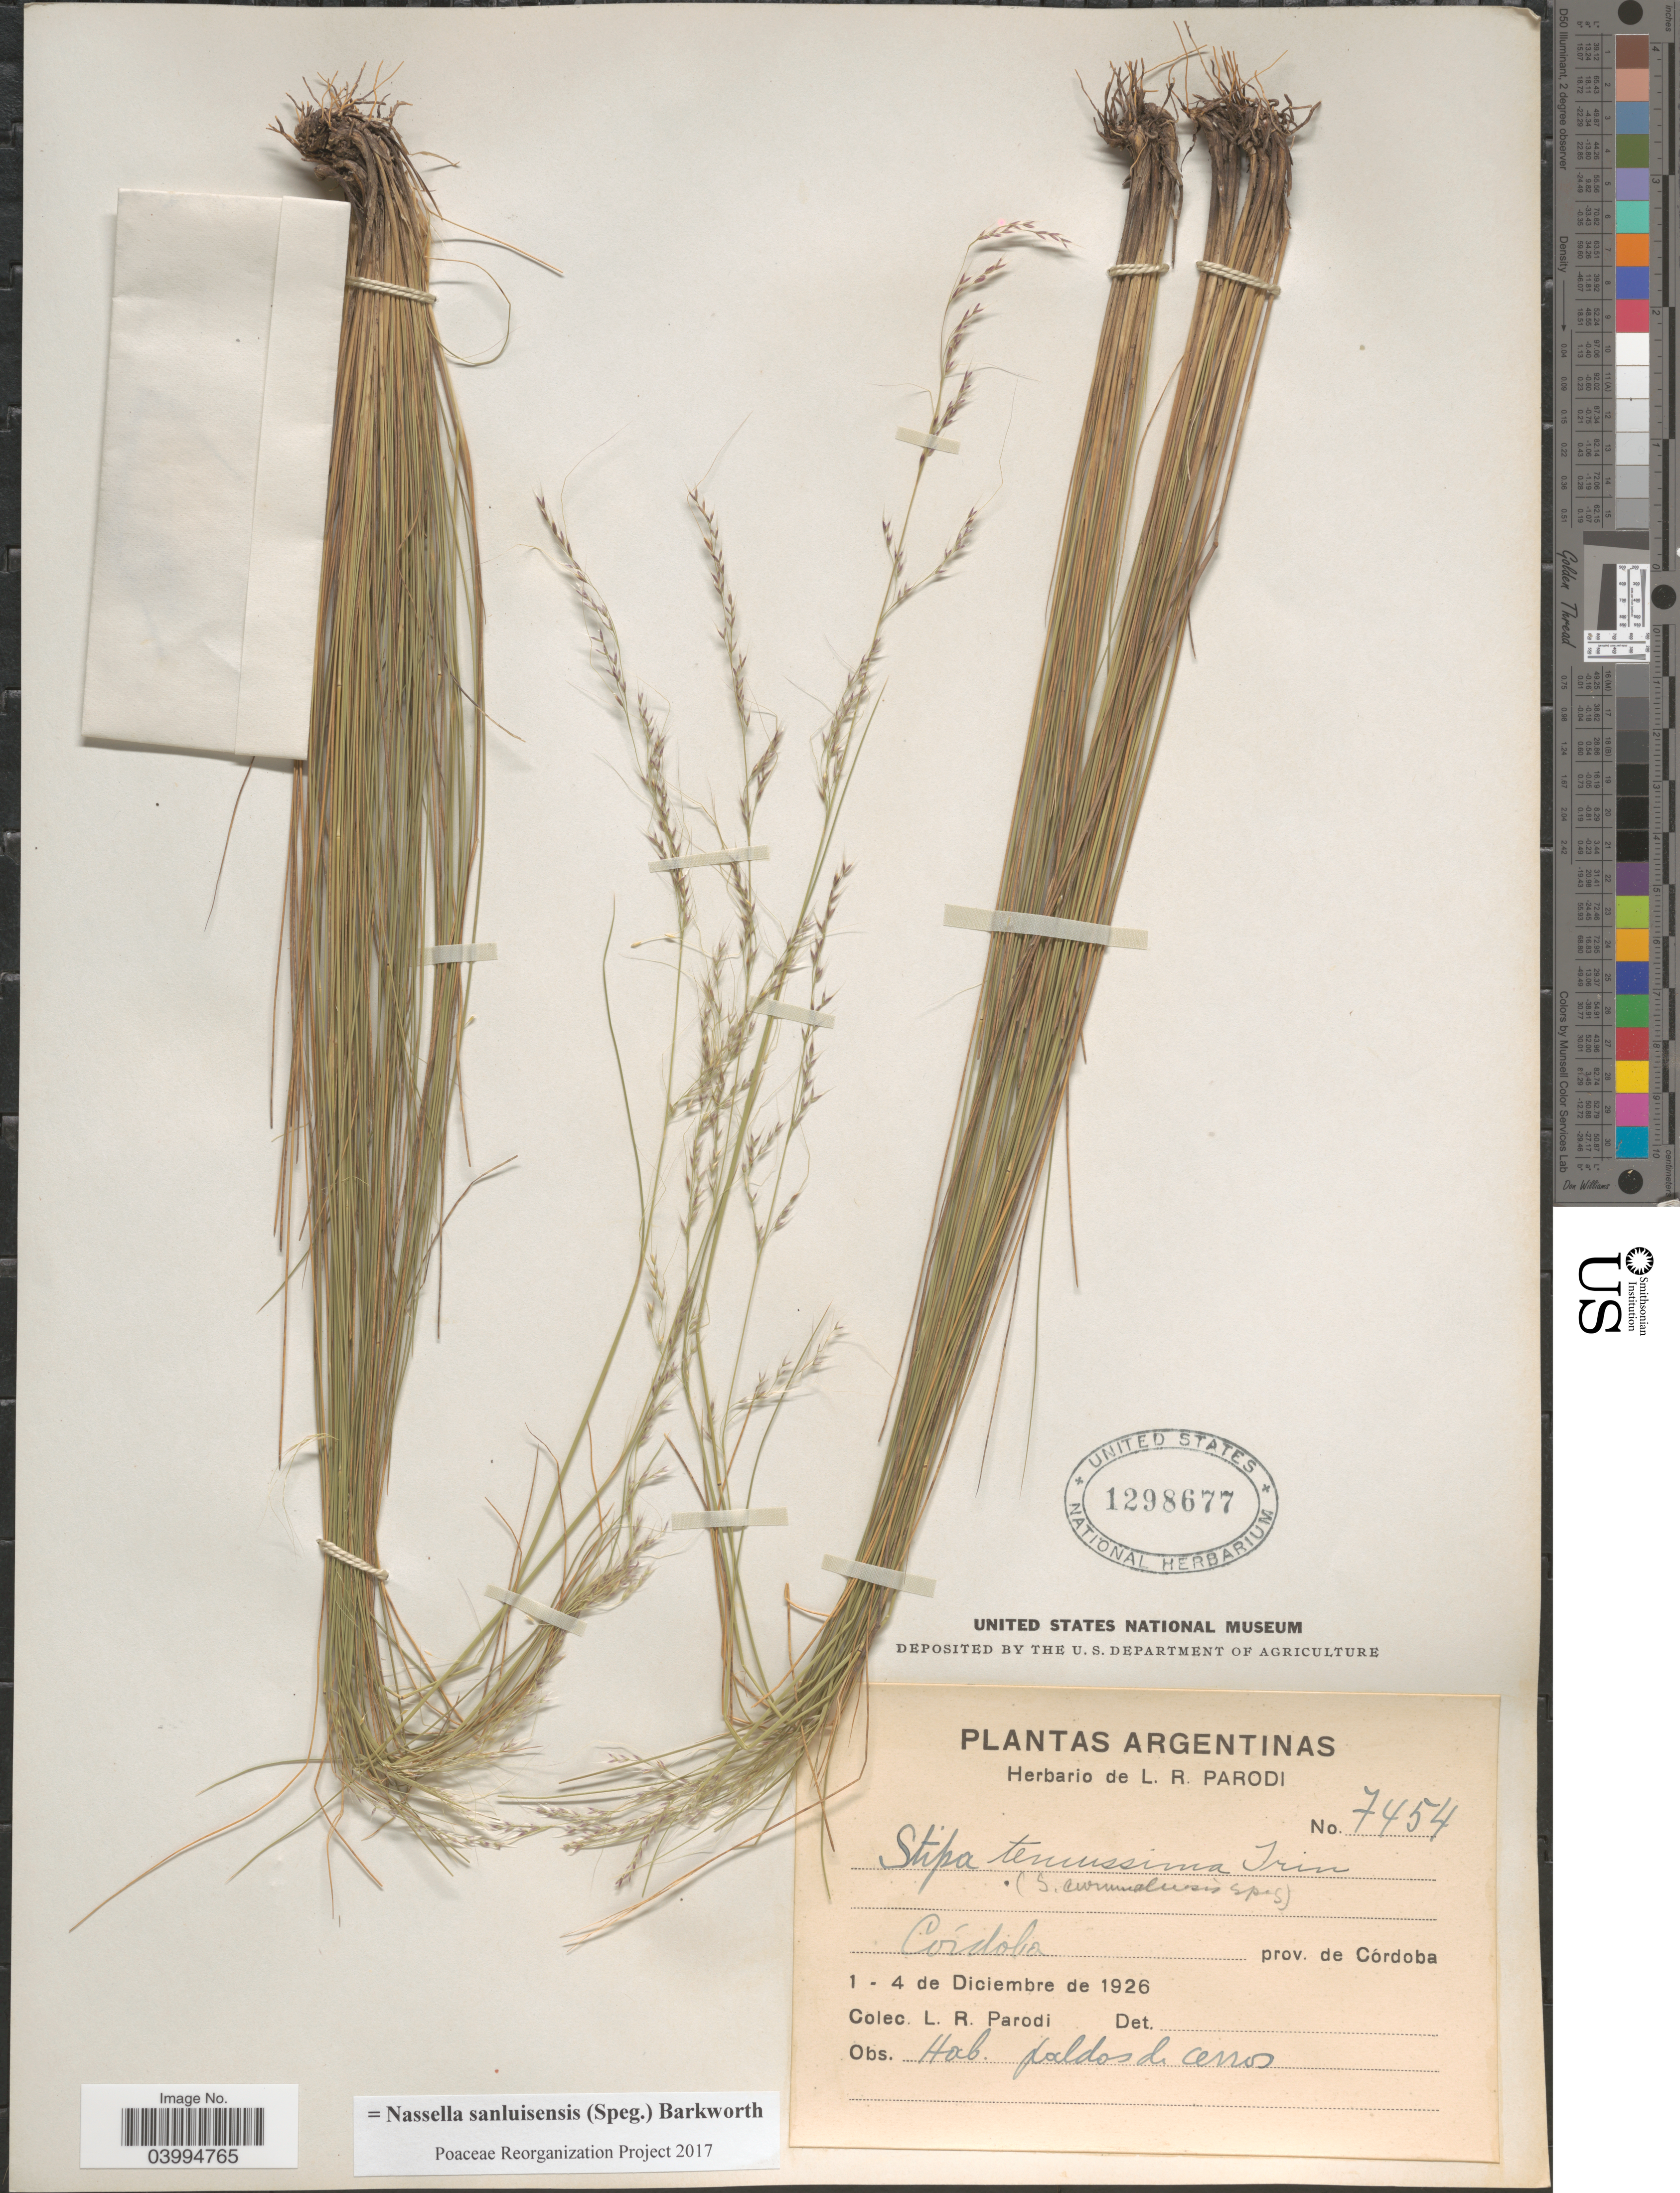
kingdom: Plantae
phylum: Tracheophyta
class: Liliopsida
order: Poales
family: Poaceae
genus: Nassella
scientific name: Nassella sanluisensis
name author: (Speg.) Barkworth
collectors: L. R. Parodi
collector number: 7454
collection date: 1926-12-01/1926-12-04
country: Argentina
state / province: Cordoba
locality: Córdoba prov. de Córdoba.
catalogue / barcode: US 1298677